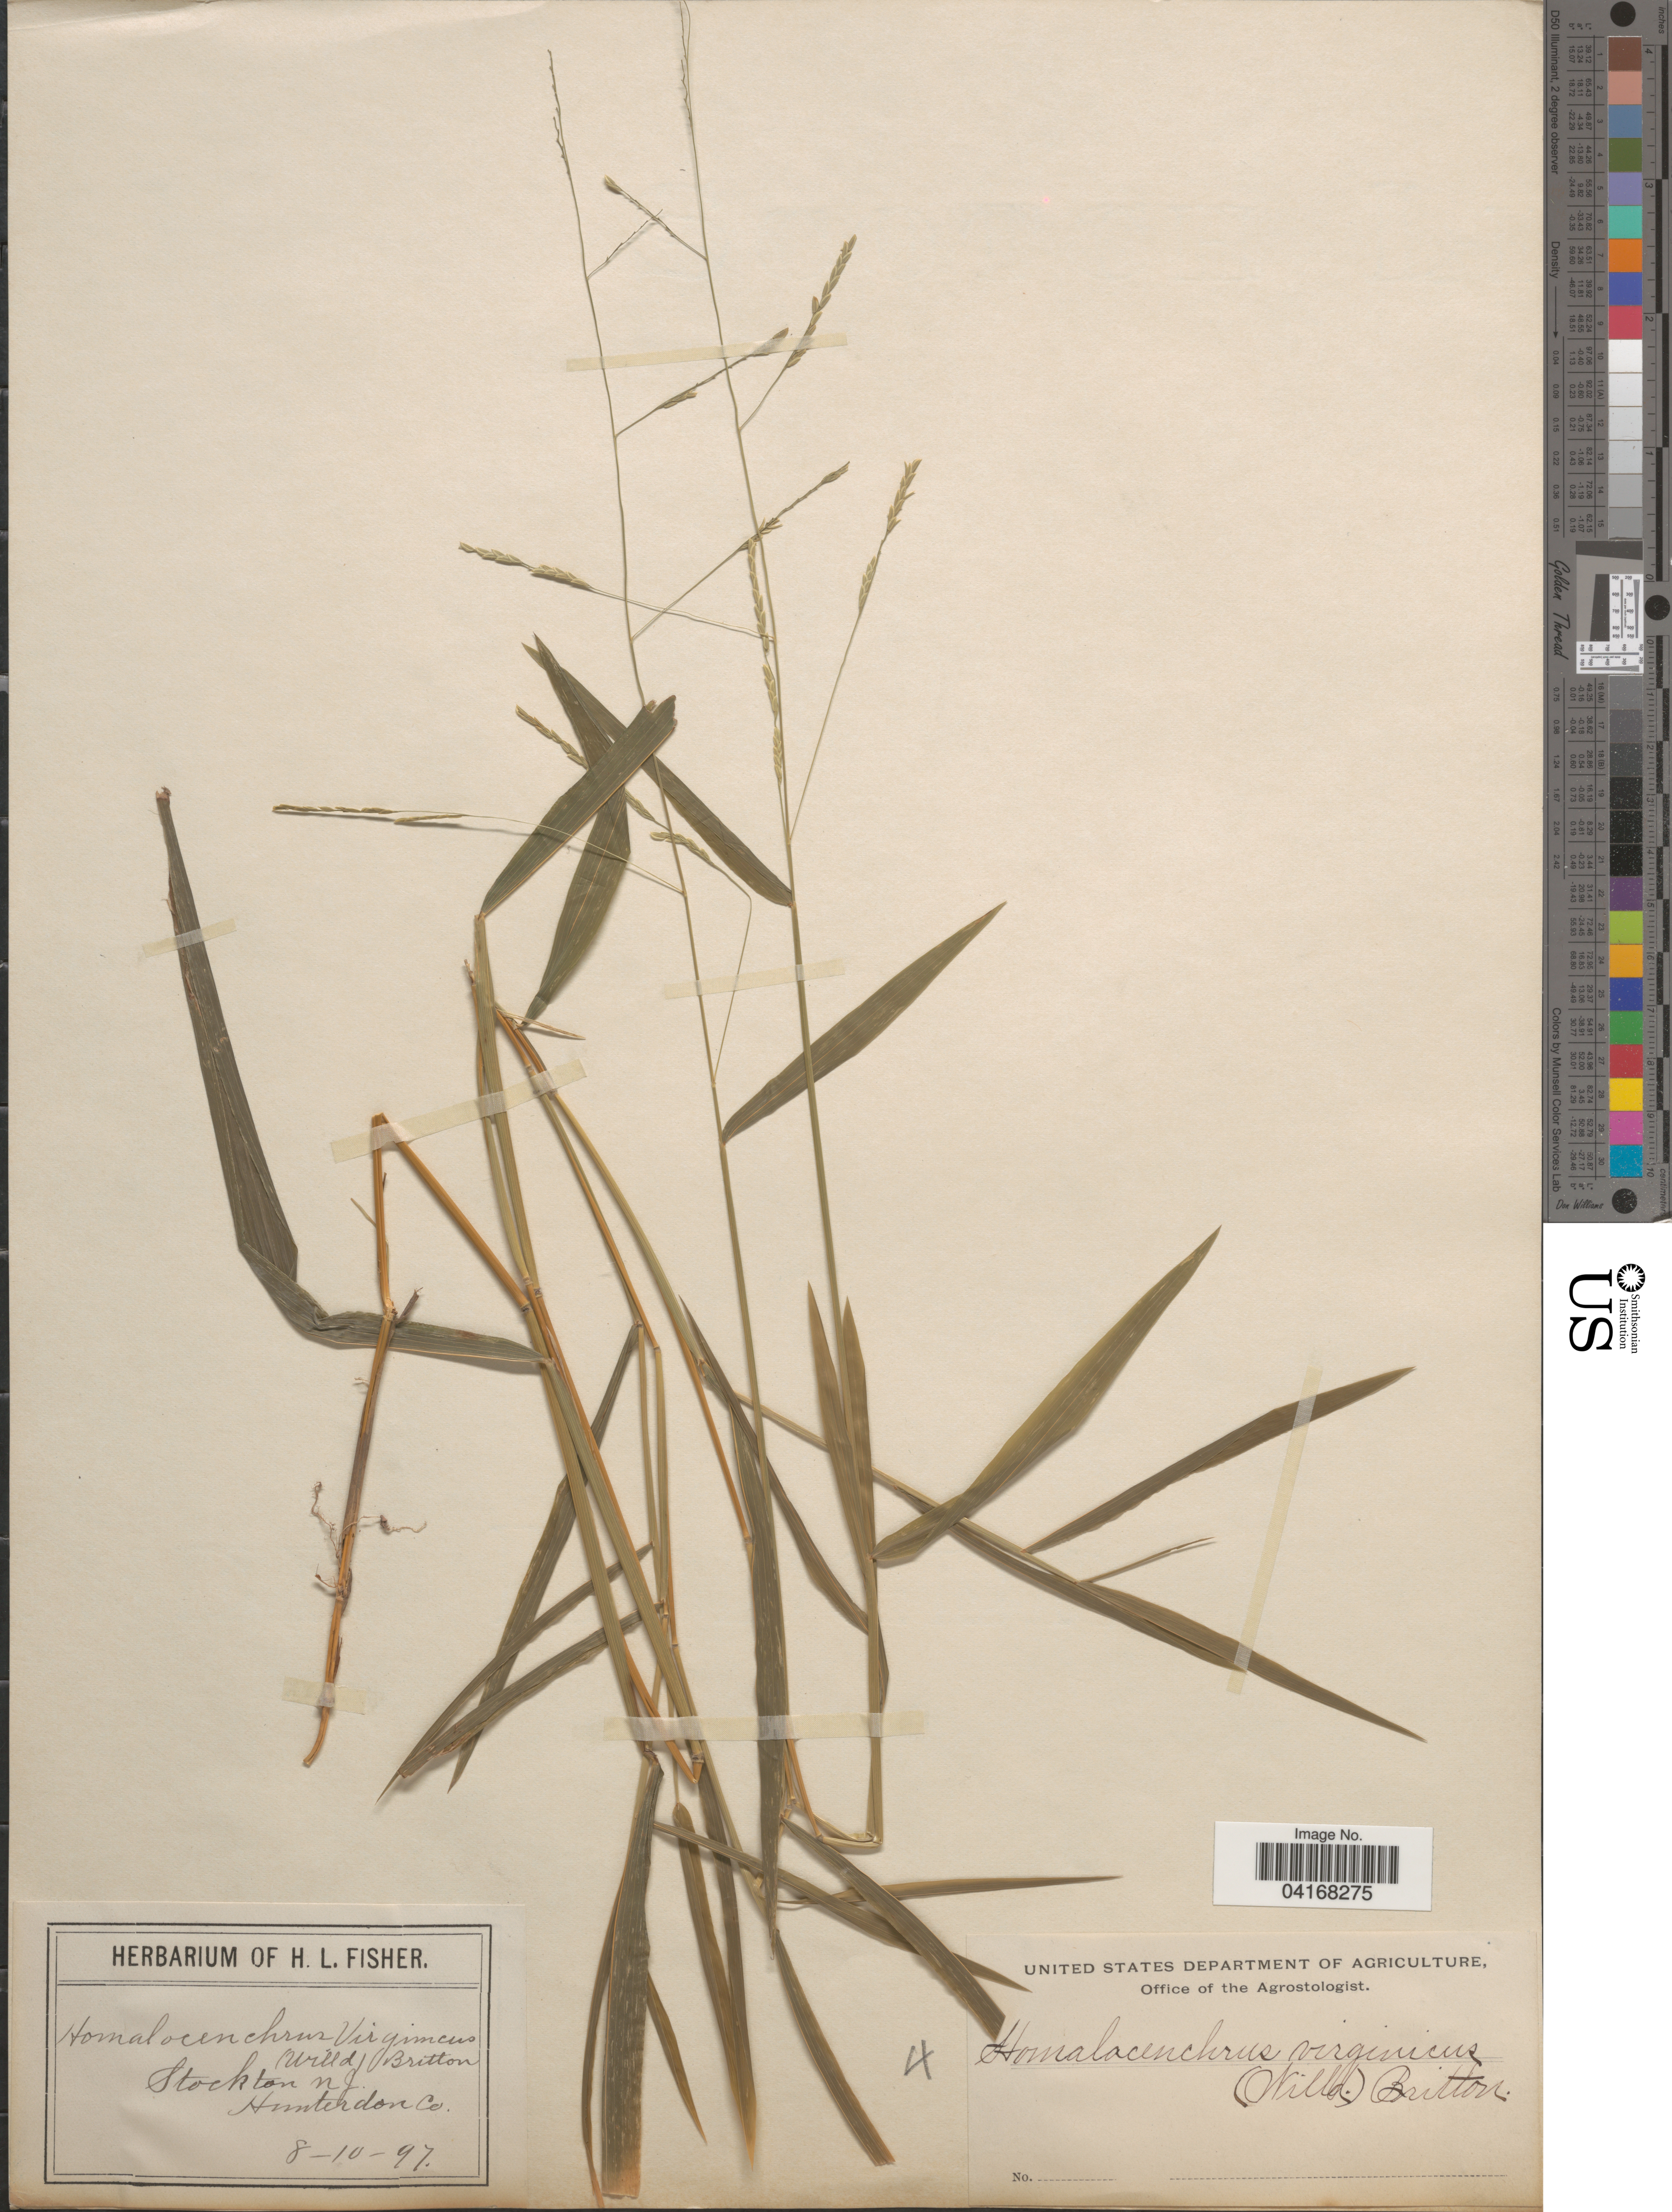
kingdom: Plantae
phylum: Tracheophyta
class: Liliopsida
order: Poales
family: Poaceae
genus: Leersia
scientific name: Leersia virginica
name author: Willd.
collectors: ex herb. of H. L. Fisher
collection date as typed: Transcribed d/m/y: 10/8/97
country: United States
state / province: New Jersey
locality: Stockton. Hunterdon Co.